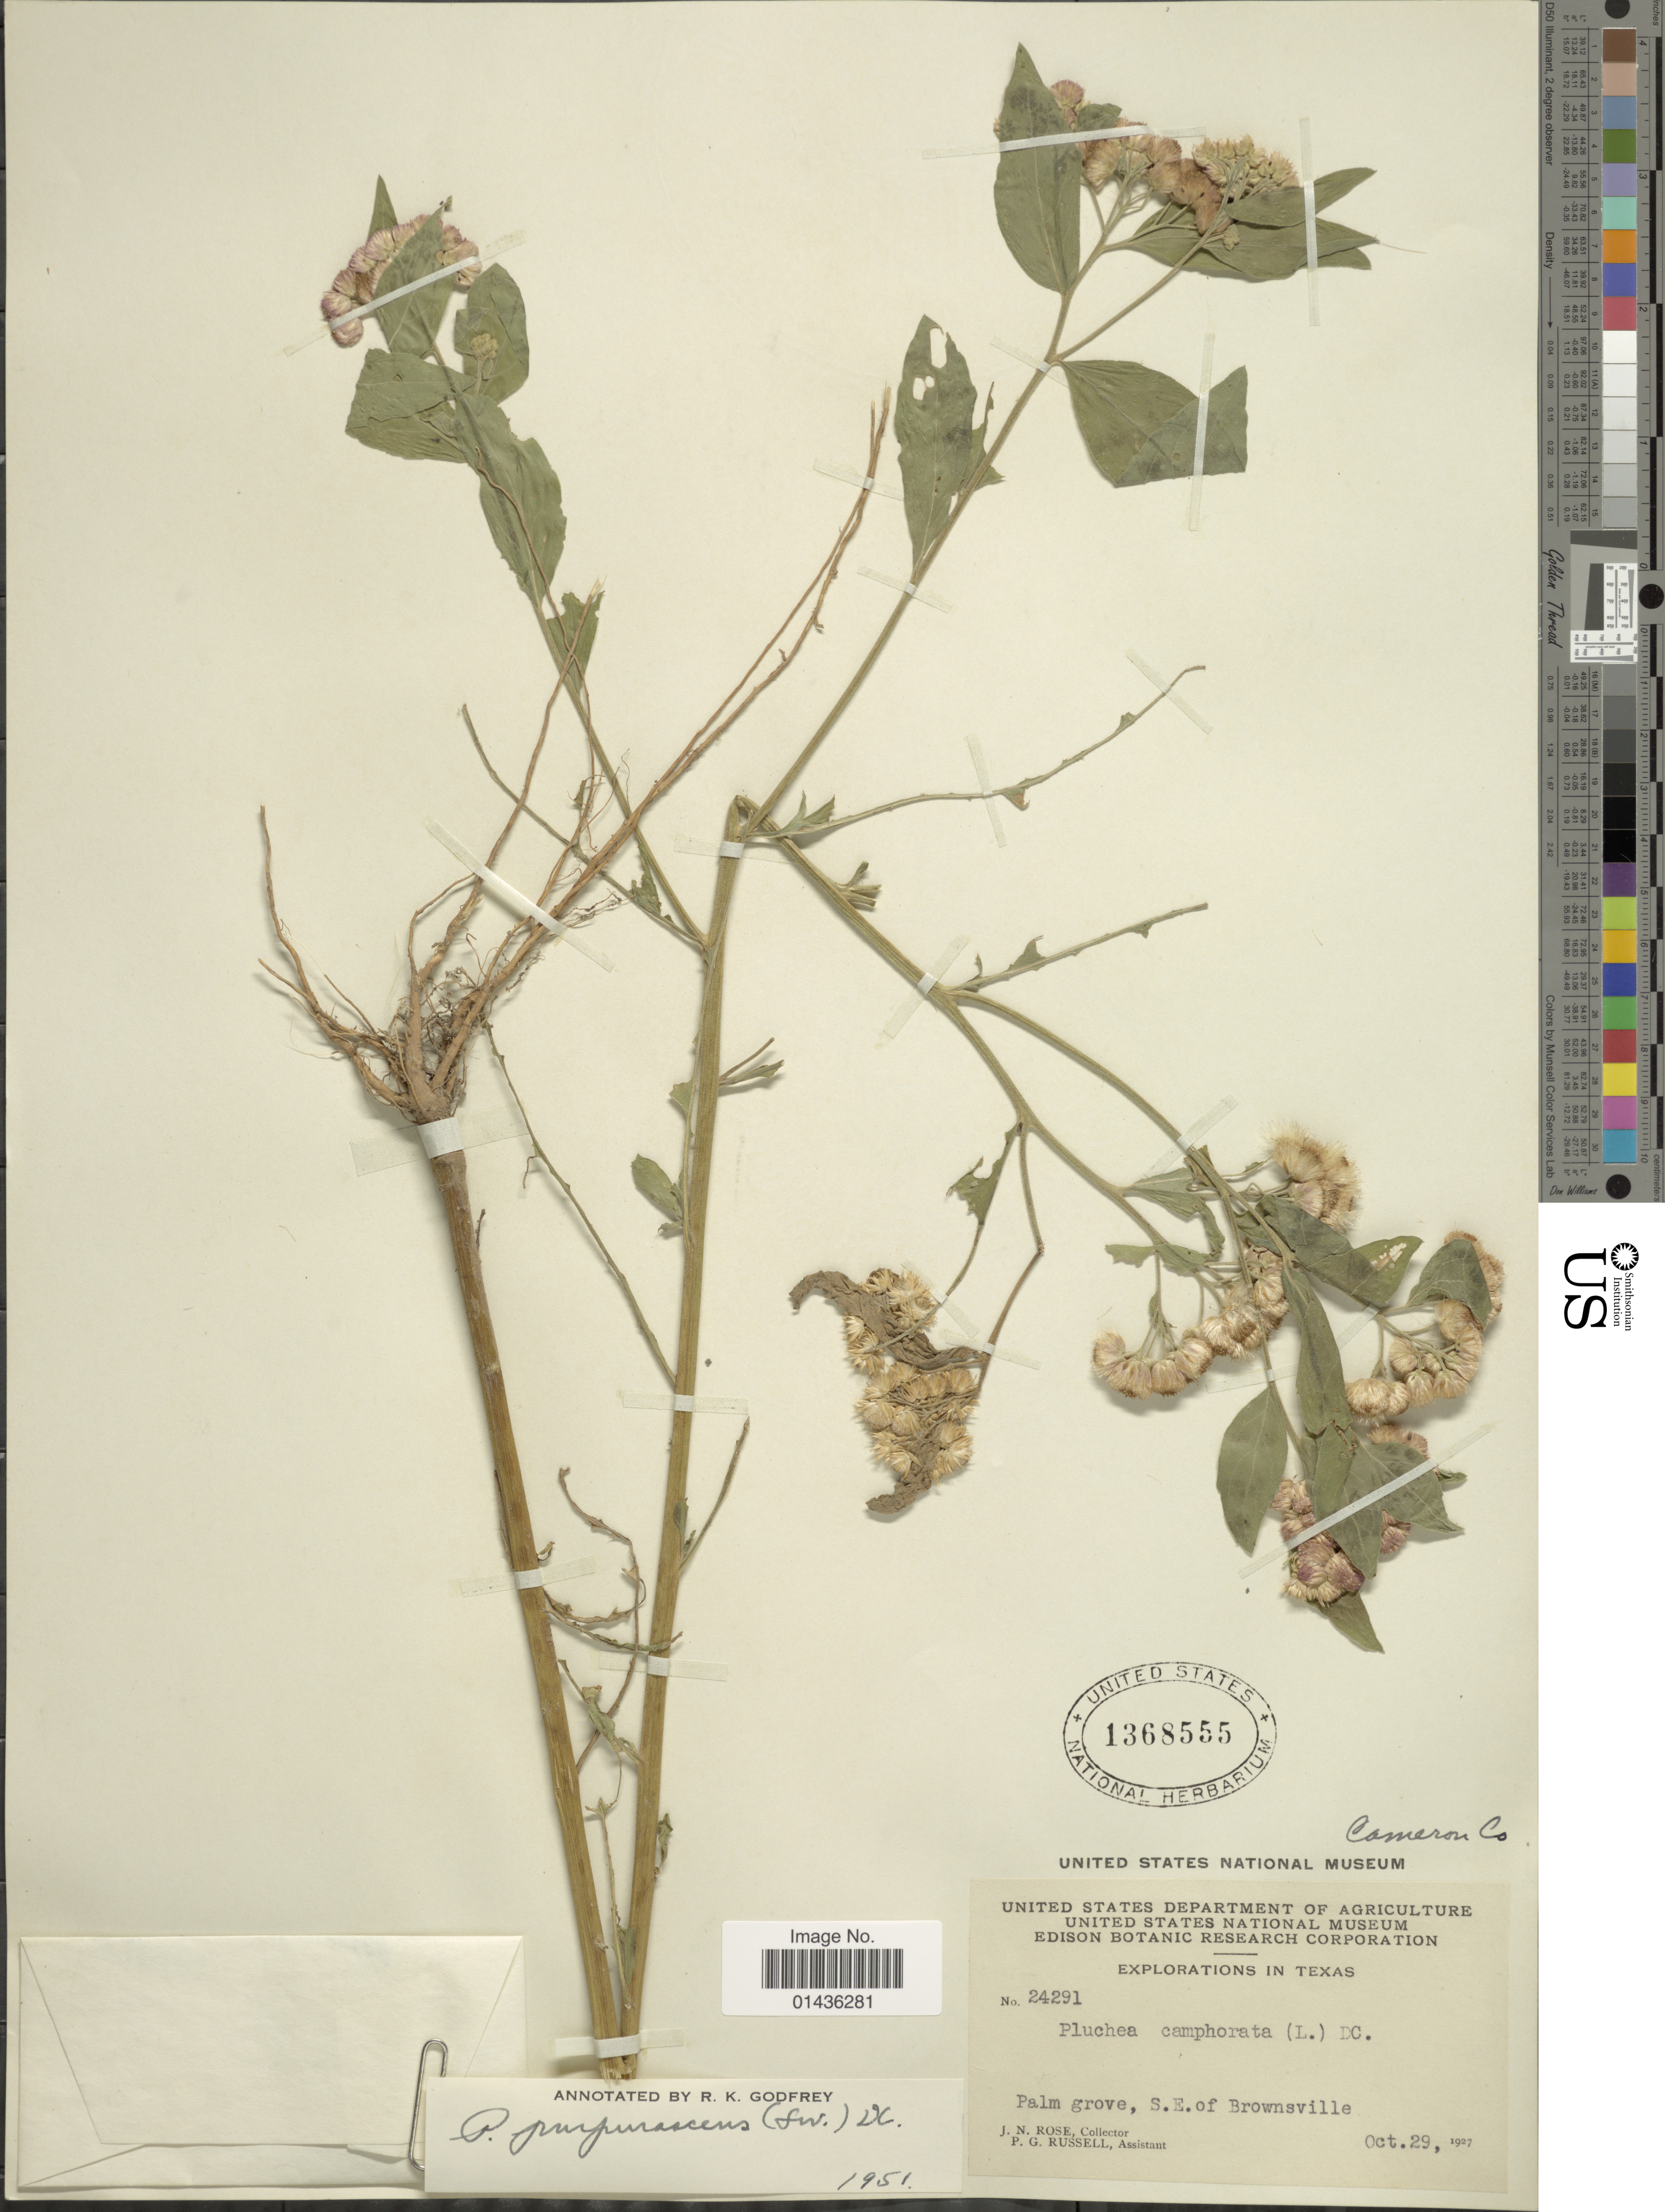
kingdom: Plantae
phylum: Tracheophyta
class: Magnoliopsida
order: Asterales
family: Asteraceae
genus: Pluchea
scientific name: Pluchea odorata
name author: (L.) Cass.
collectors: J. N. Rose & P. G. Russell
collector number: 24291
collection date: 1927-10-29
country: United States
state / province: Texas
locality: Palm grove, S. E. of Brownsville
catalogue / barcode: US 1368555